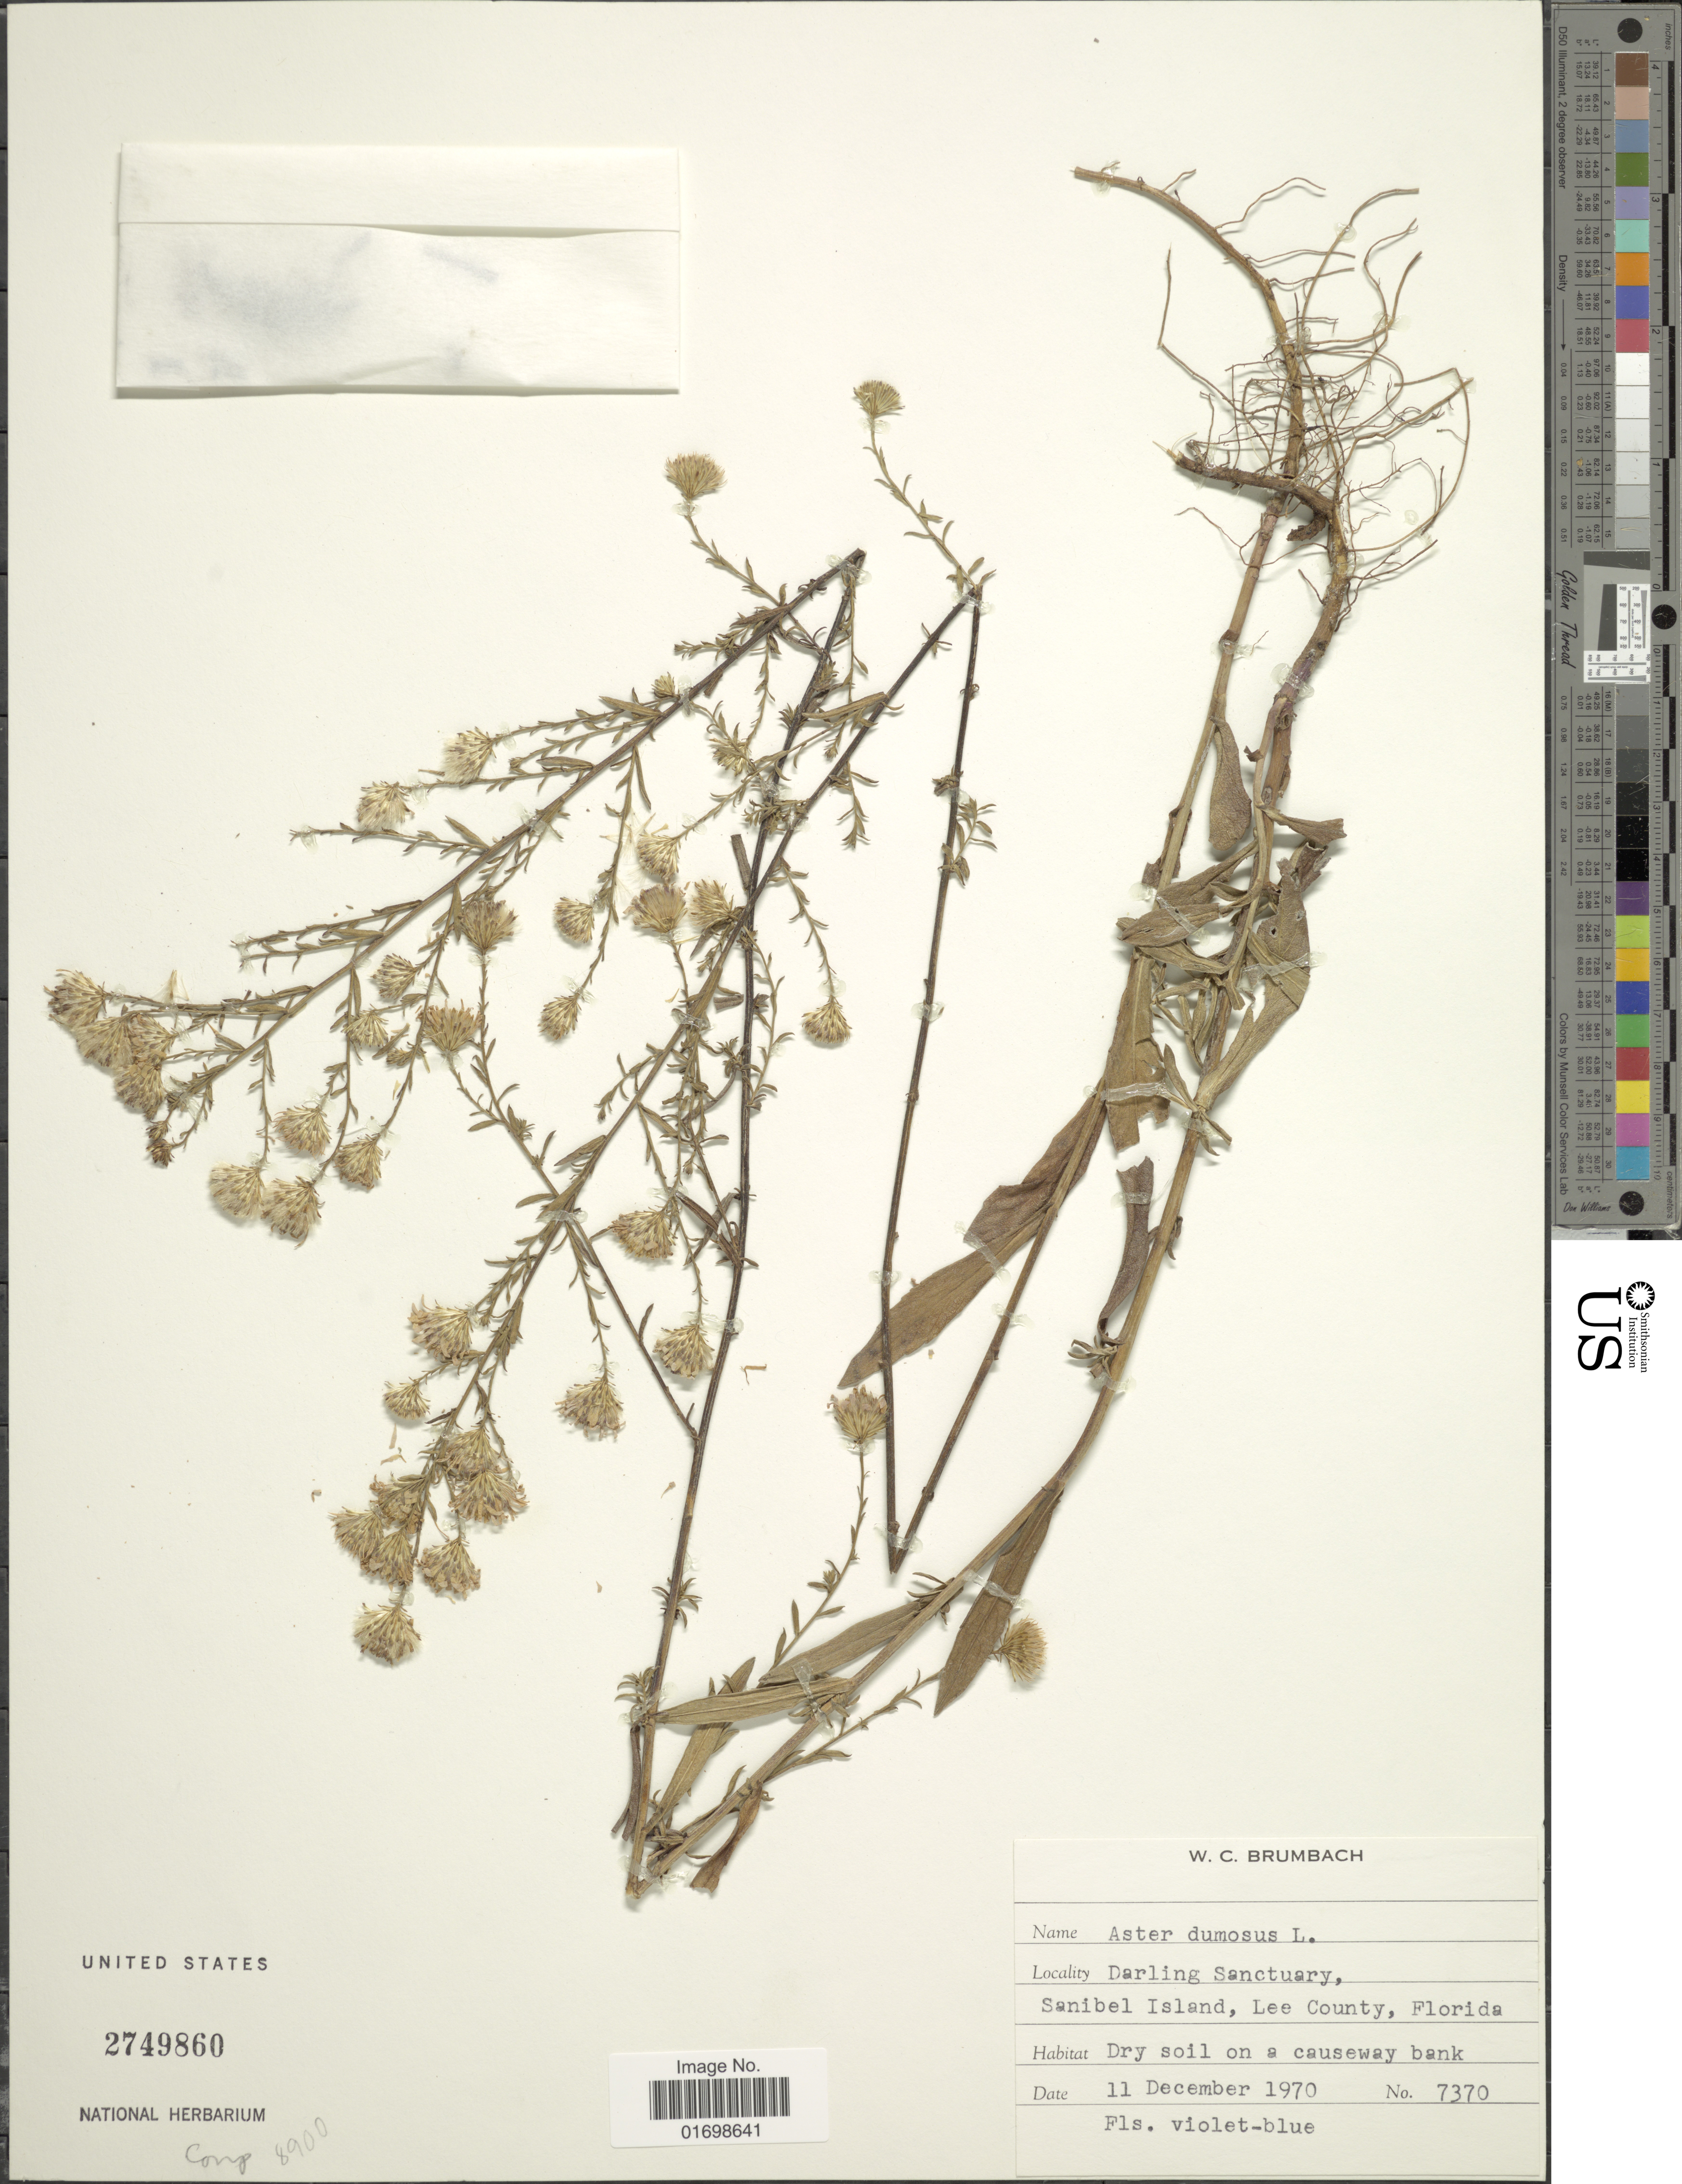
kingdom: Plantae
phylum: Tracheophyta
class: Magnoliopsida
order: Asterales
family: Asteraceae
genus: Symphyotrichum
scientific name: Symphyotrichum dumosum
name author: (L.) G.L. Nesom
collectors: W. C. Brumbach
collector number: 7370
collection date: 1970-12-11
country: United States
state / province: Florida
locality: Darling Sanctuary, Sanibel Island, Lee County, Florida.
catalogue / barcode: US 2749860